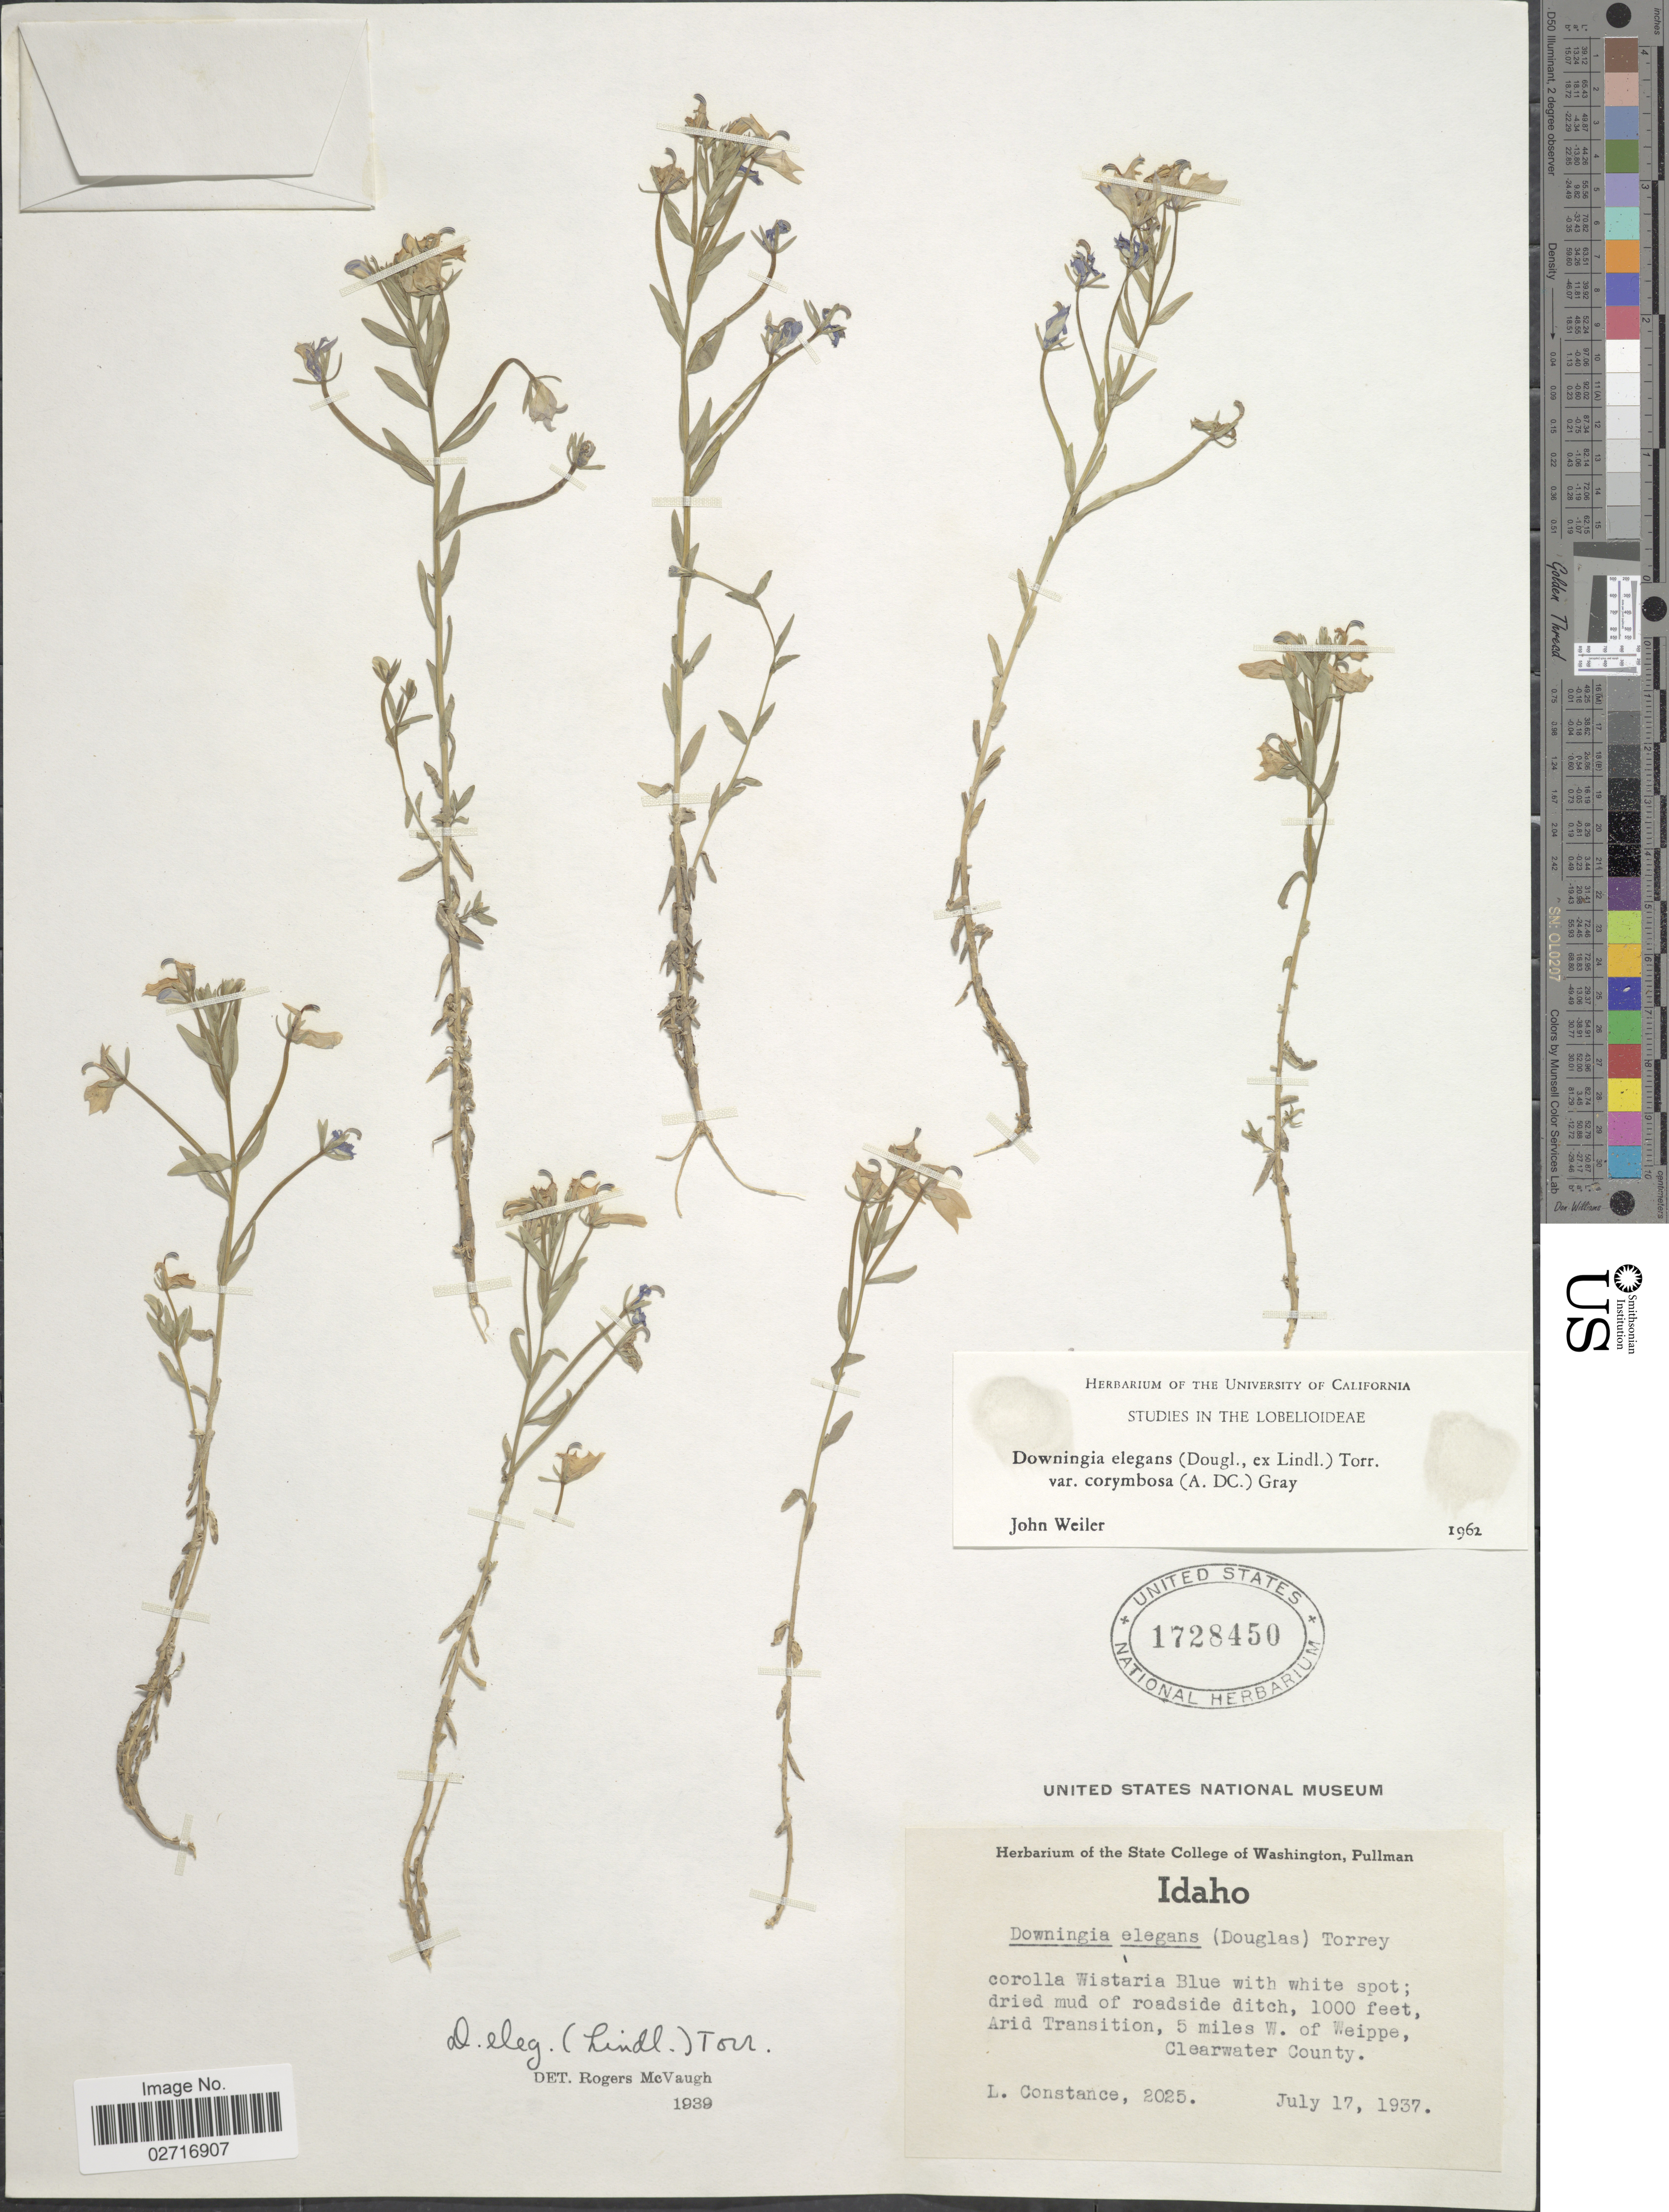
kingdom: Plantae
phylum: Tracheophyta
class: Magnoliopsida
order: Asterales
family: Campanulaceae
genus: Downingia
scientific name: Downingia elegans var. corymbosa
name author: (A. DC.) A. Gray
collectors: L. Constance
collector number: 2025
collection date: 1937-07-17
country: United States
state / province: Idaho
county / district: Clearwater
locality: Arid Transition, 5 miles W. of Weippe.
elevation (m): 305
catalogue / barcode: US 1728450